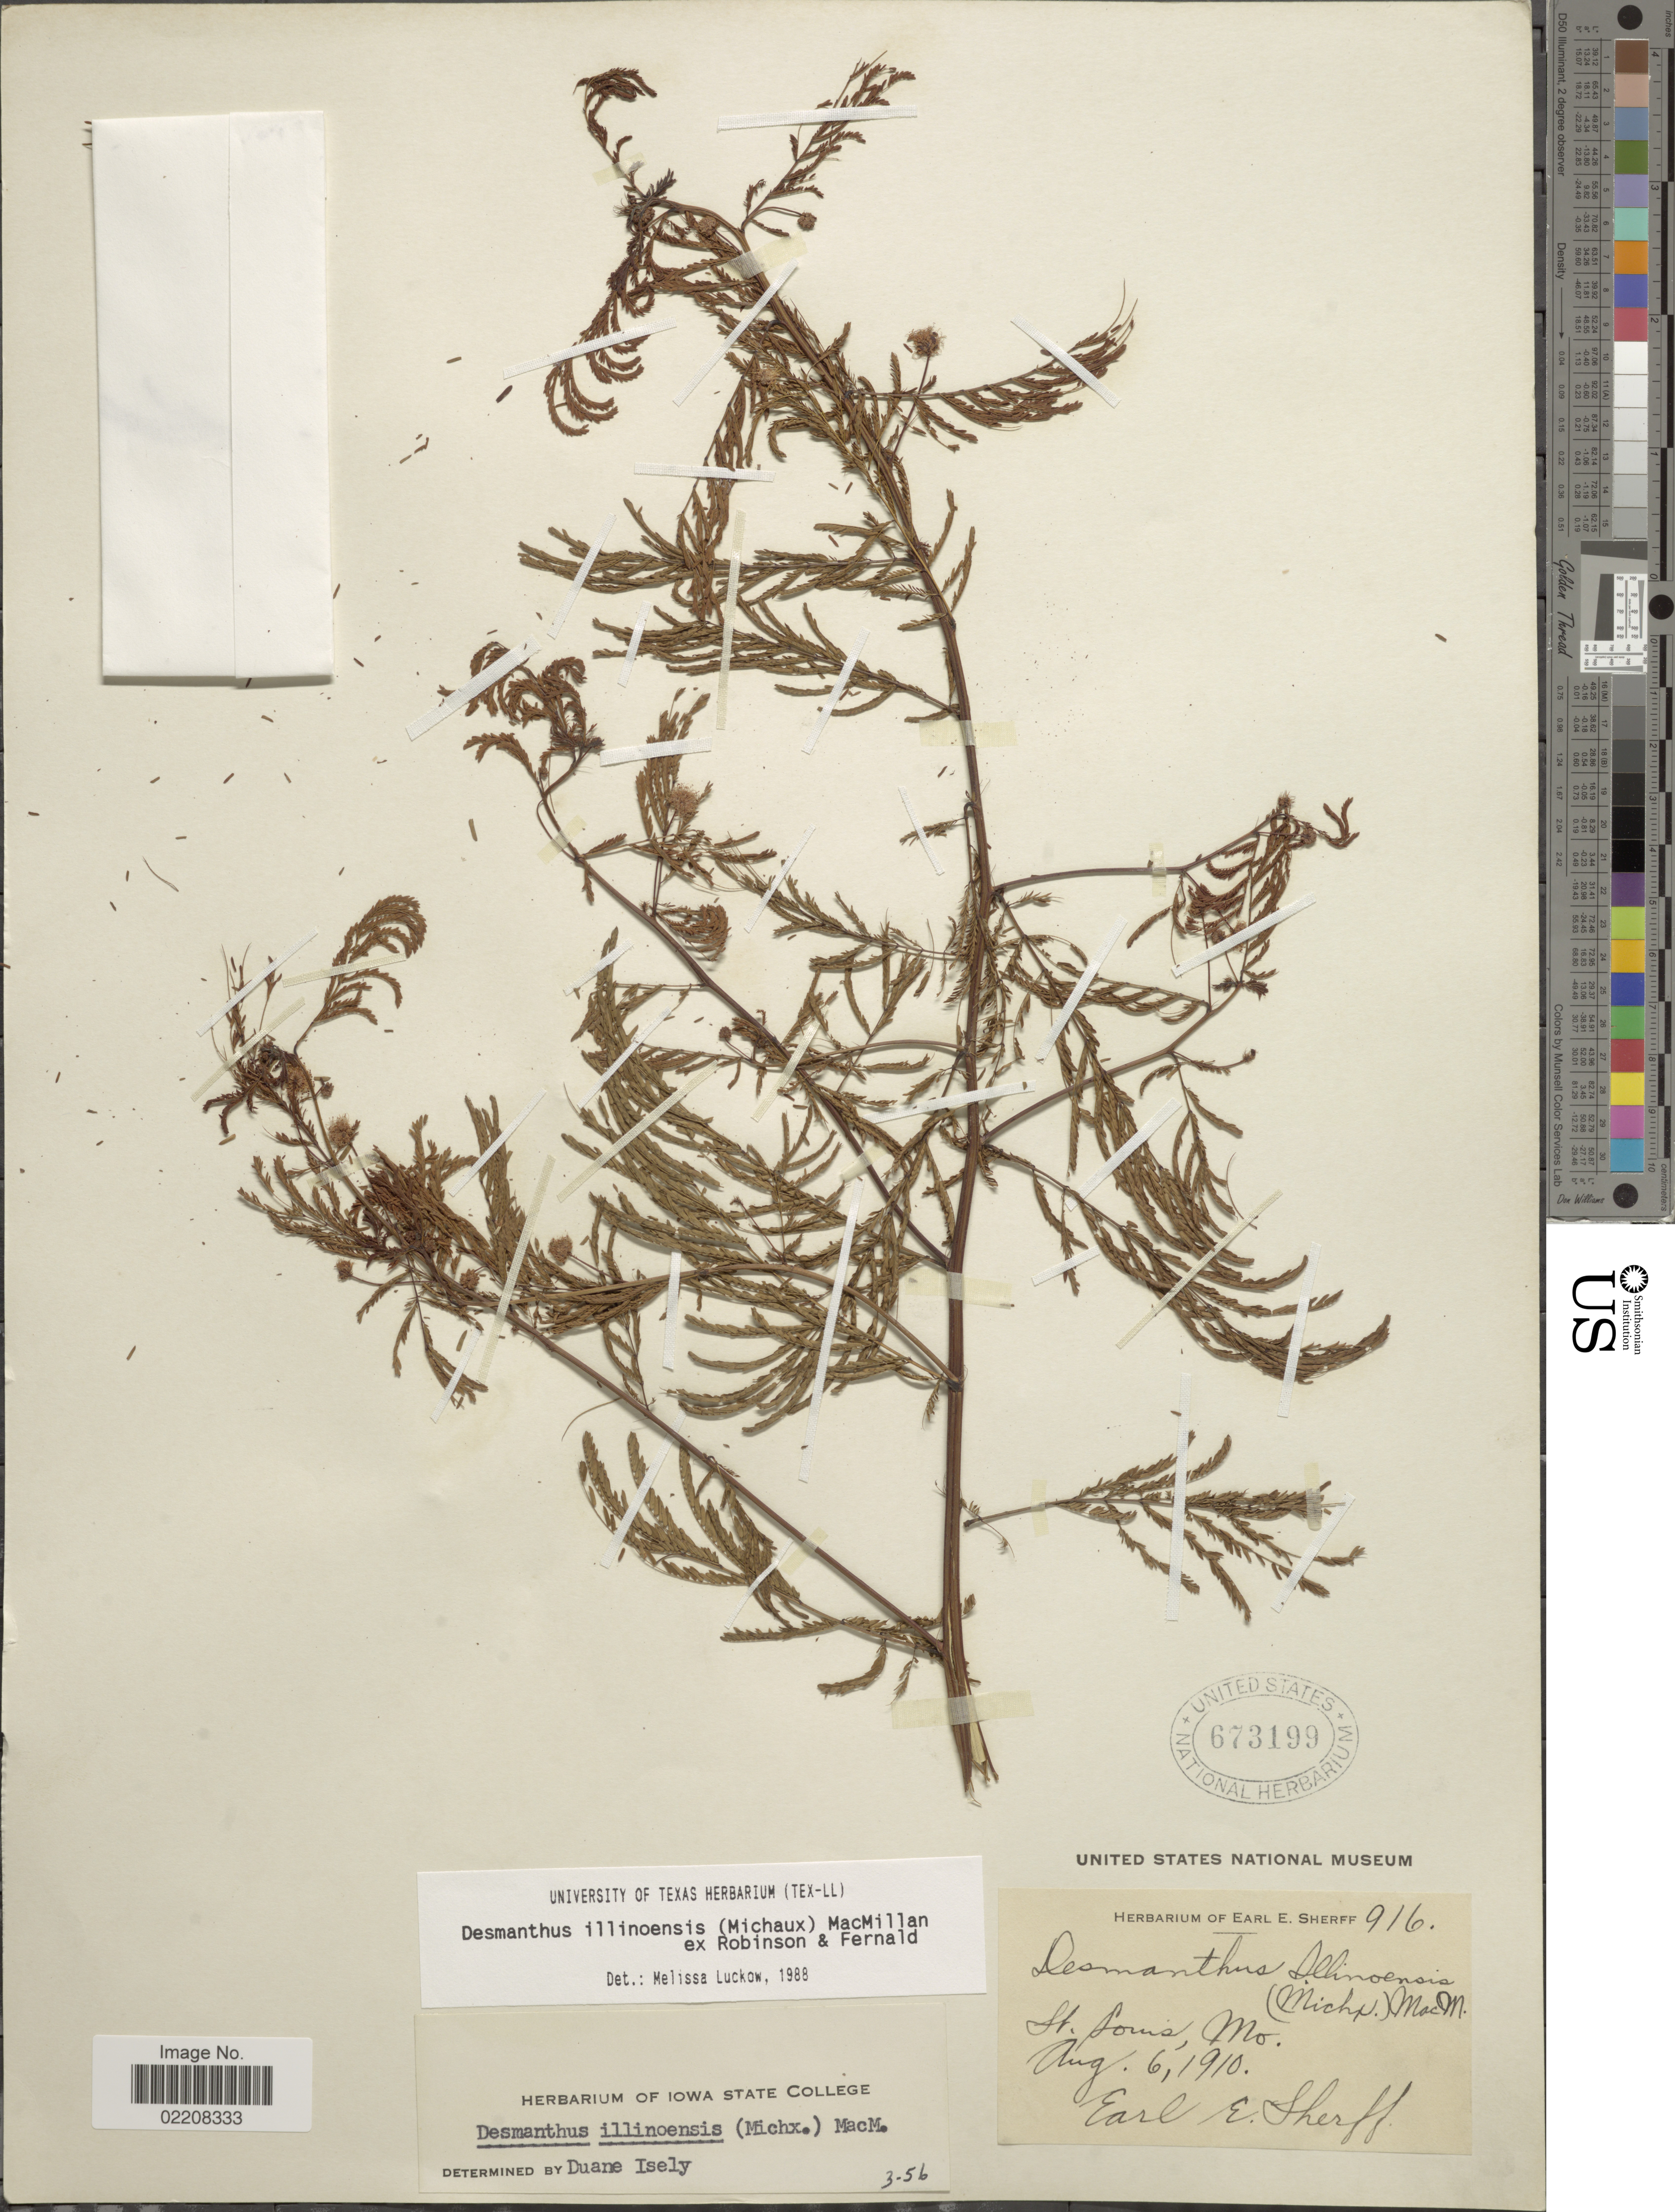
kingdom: Plantae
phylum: Tracheophyta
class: Magnoliopsida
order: Fabales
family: Fabaceae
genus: Desmanthus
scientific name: Desmanthus illinoensis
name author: (Michx.) MacMill.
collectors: E. E. Sherff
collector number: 916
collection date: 1910-08-06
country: United States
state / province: Missouri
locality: St. Louis, Mo.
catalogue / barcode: US 673199